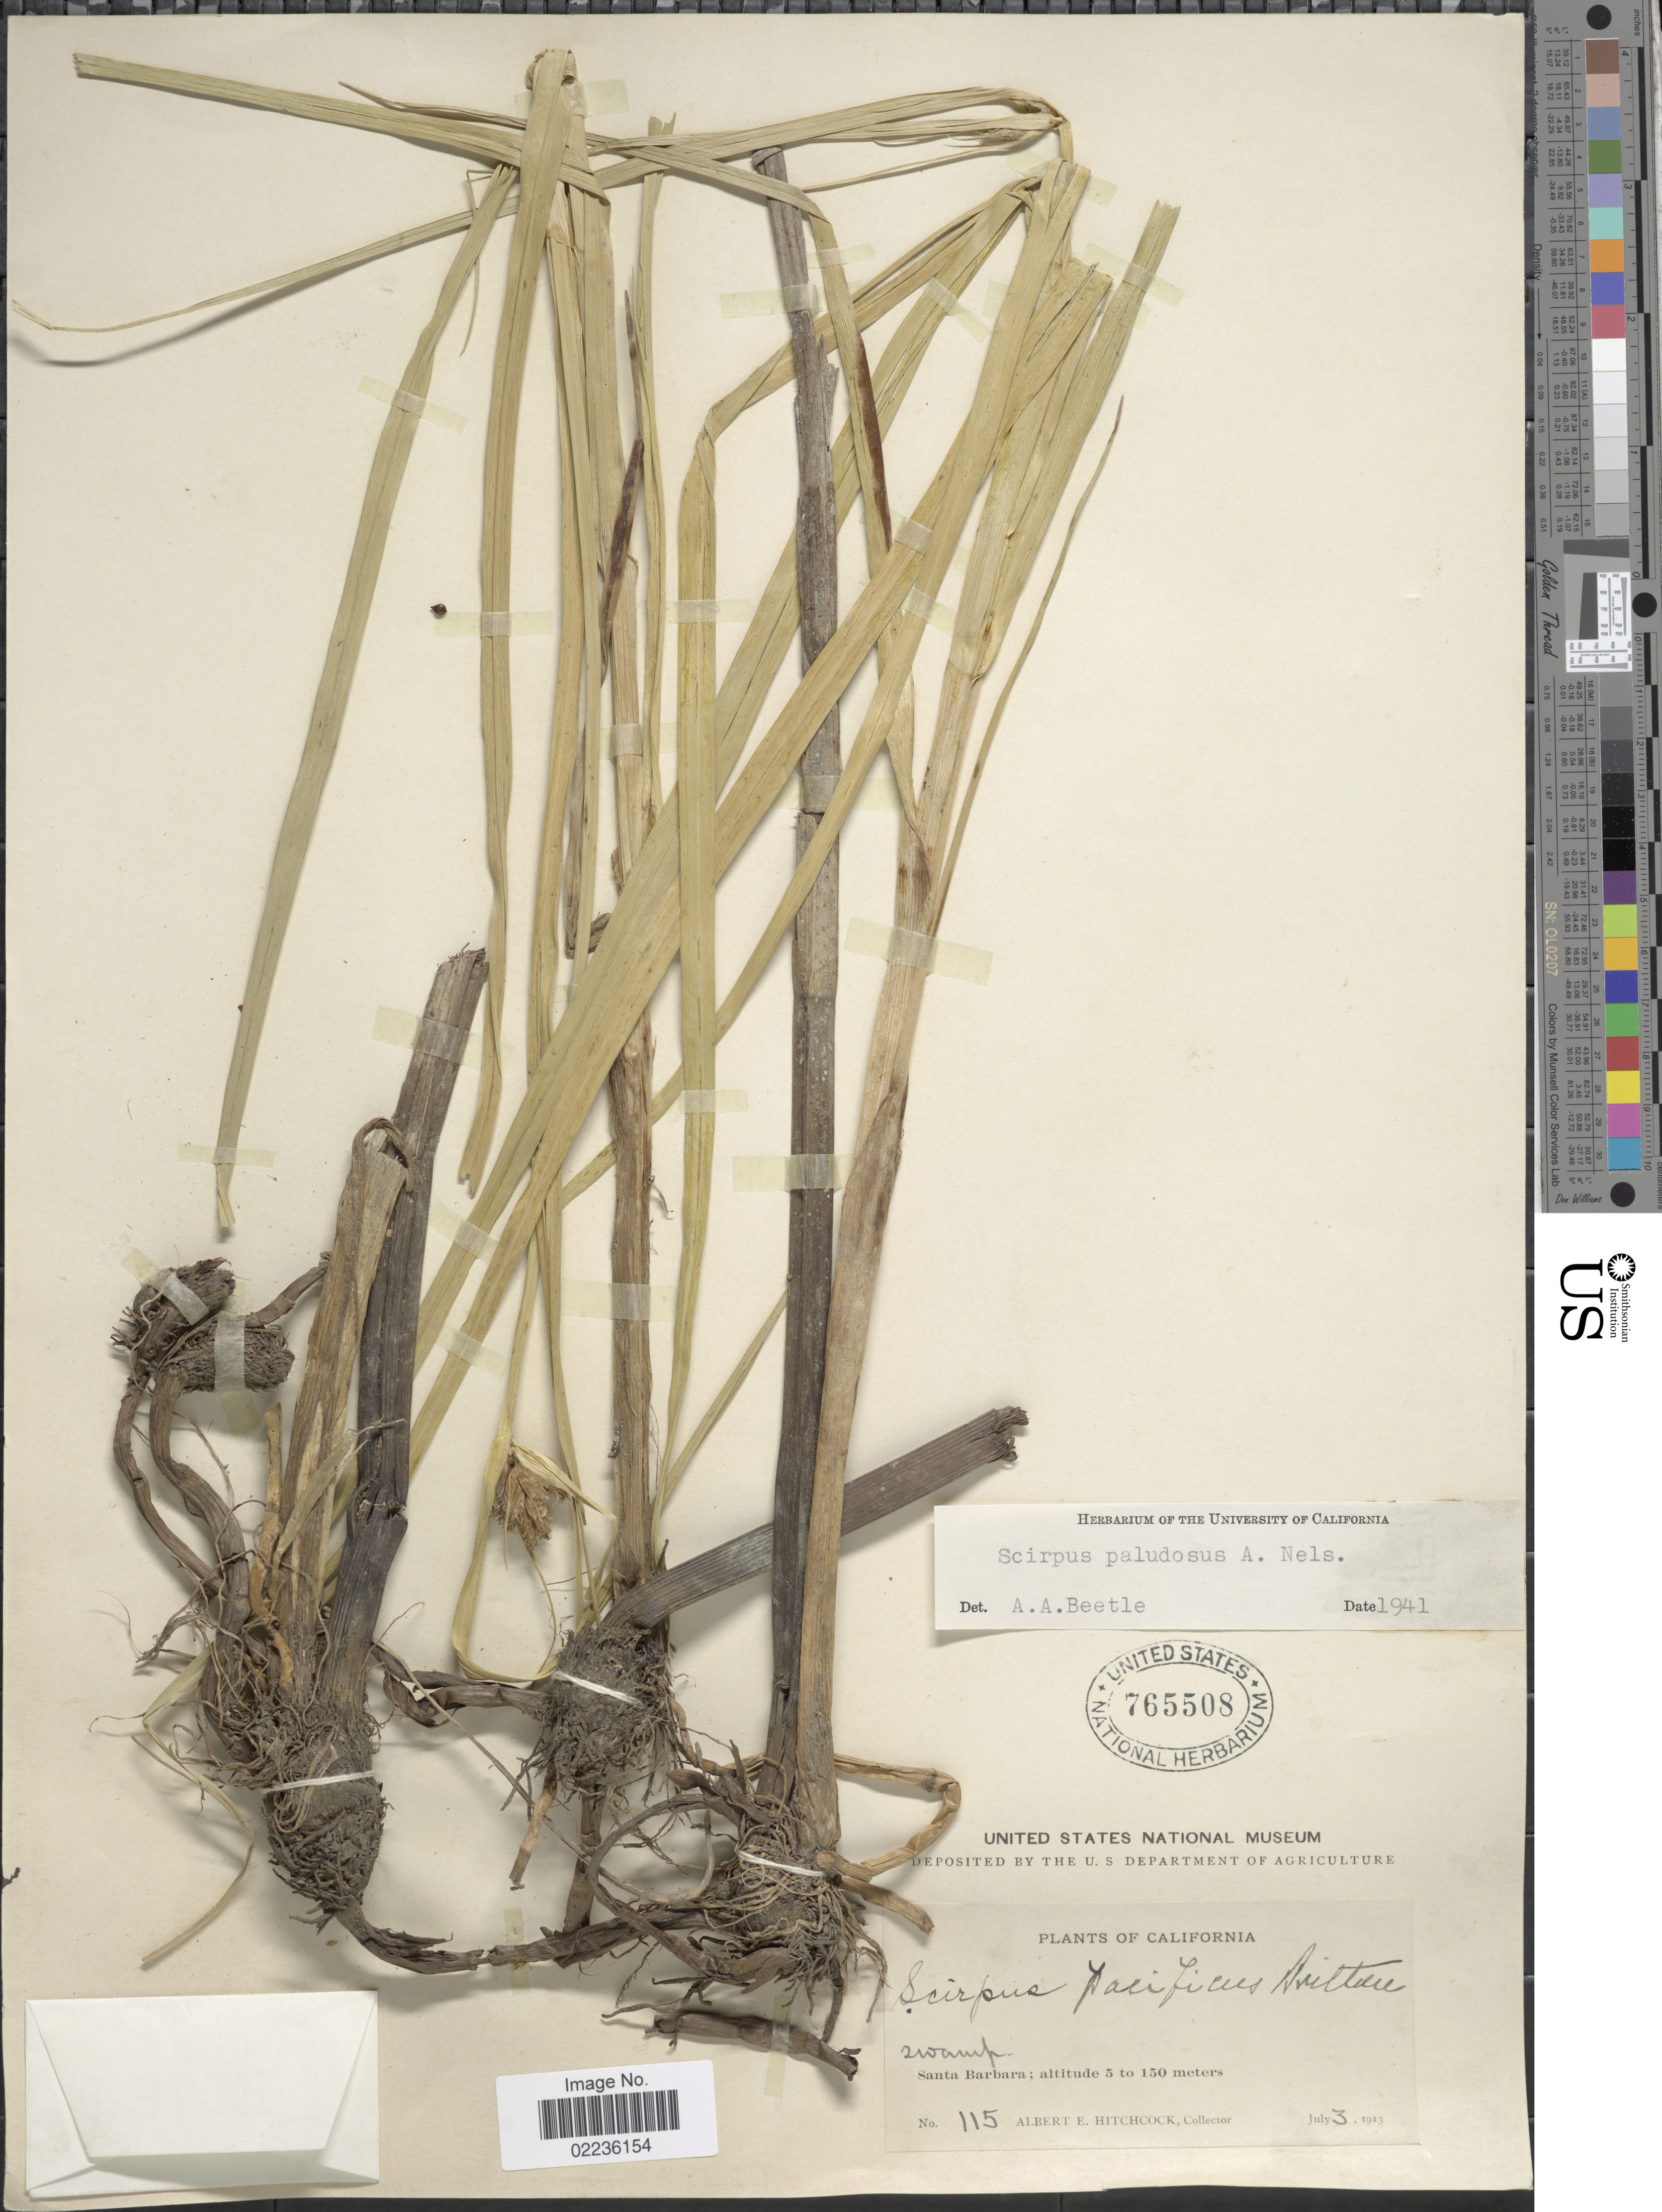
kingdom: Plantae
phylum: Tracheophyta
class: Liliopsida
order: Poales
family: Cyperaceae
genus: Bolboschoenus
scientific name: Bolboschoenus maritimus subsp. paludosus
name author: (A. Nelson) T. Koyama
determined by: Strong, M. T., (US), Smithsonian Institution - National Museum of Natural History (UNITED STATES)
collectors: A. Hitchcock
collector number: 115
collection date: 1913-07-03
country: United States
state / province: California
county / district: Santa Barbara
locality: Swamp. Santa Barbara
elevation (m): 5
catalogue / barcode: US 765508